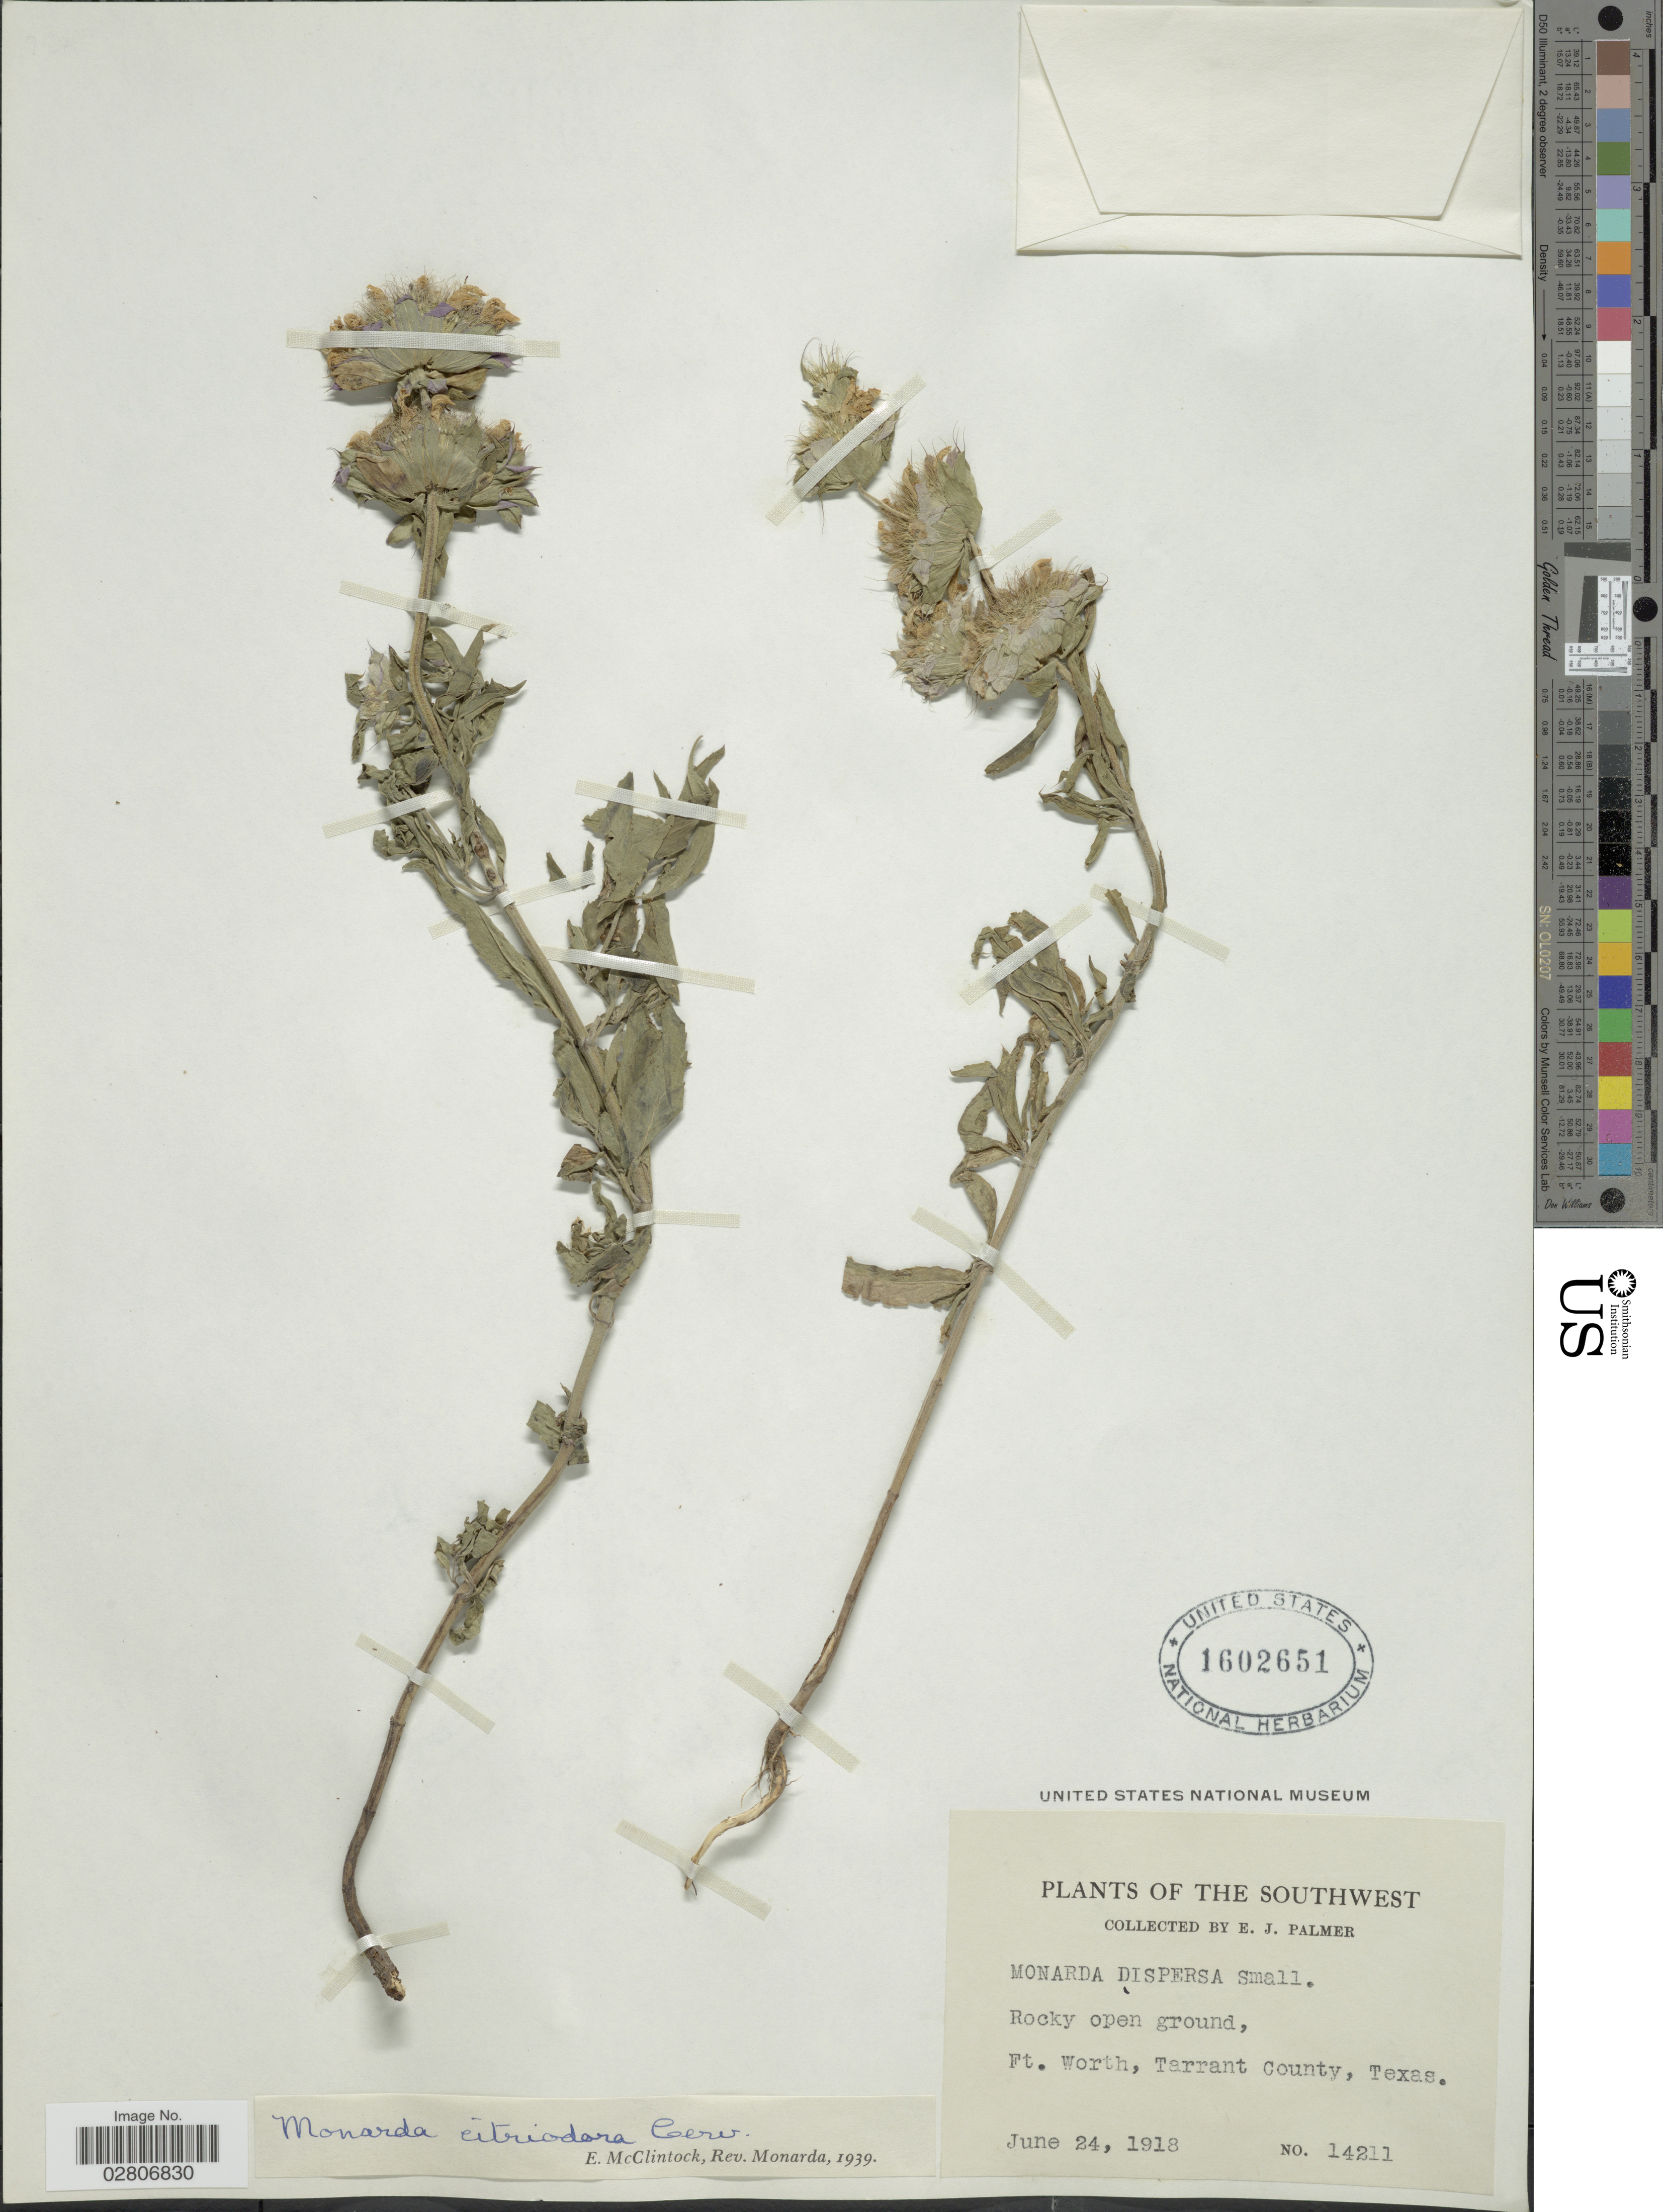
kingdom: Plantae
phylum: Tracheophyta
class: Magnoliopsida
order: Lamiales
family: Lamiaceae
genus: Monarda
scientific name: Monarda citriodora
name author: Cerv. ex Lag.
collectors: E. J. Palmer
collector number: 14211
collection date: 1918-06-24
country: United States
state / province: Texas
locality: Southwest. Rocky open ground, Ft. Worth, Tarrant County.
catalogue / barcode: US 1602651